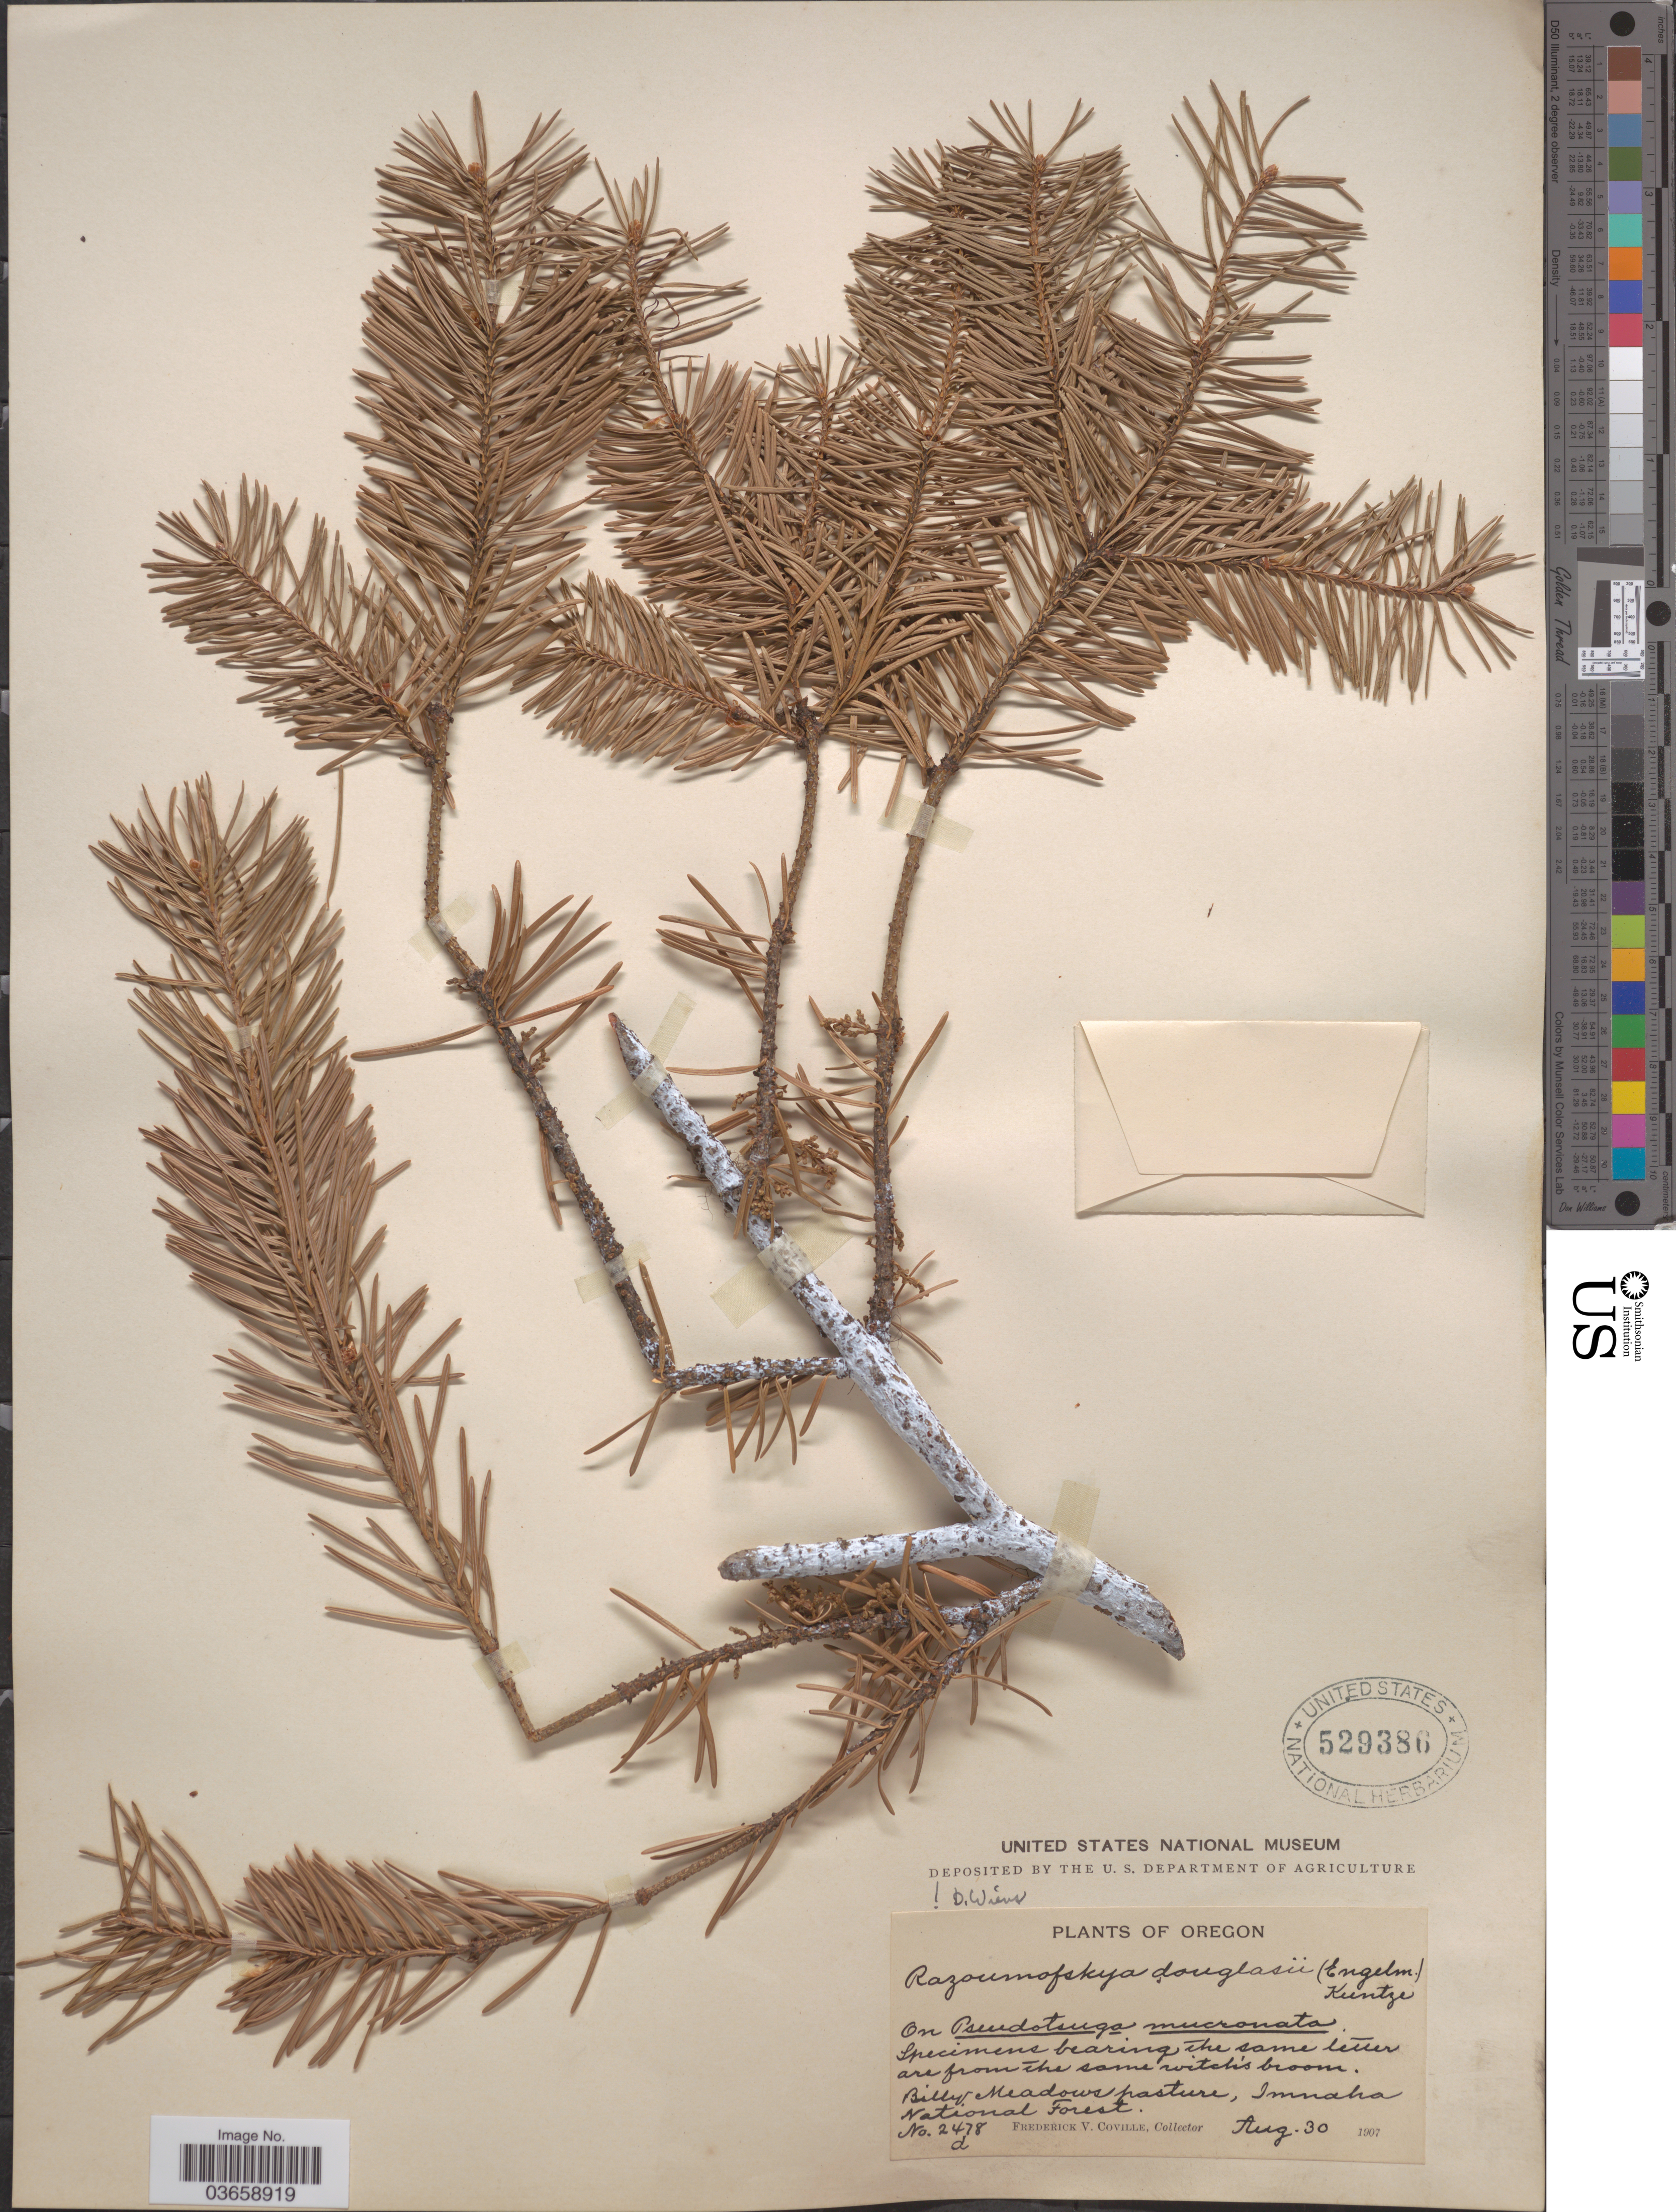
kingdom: Plantae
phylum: Tracheophyta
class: Magnoliopsida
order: Santalales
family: Viscaceae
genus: Arceuthobium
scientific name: Arceuthobium douglasii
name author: Engelm. in G.M. Wheeler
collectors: F. V. Coville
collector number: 2478d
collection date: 1907-08-30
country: United States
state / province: Oregon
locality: Billy Meadows pasture, Imnaha National Forest.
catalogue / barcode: US 529386